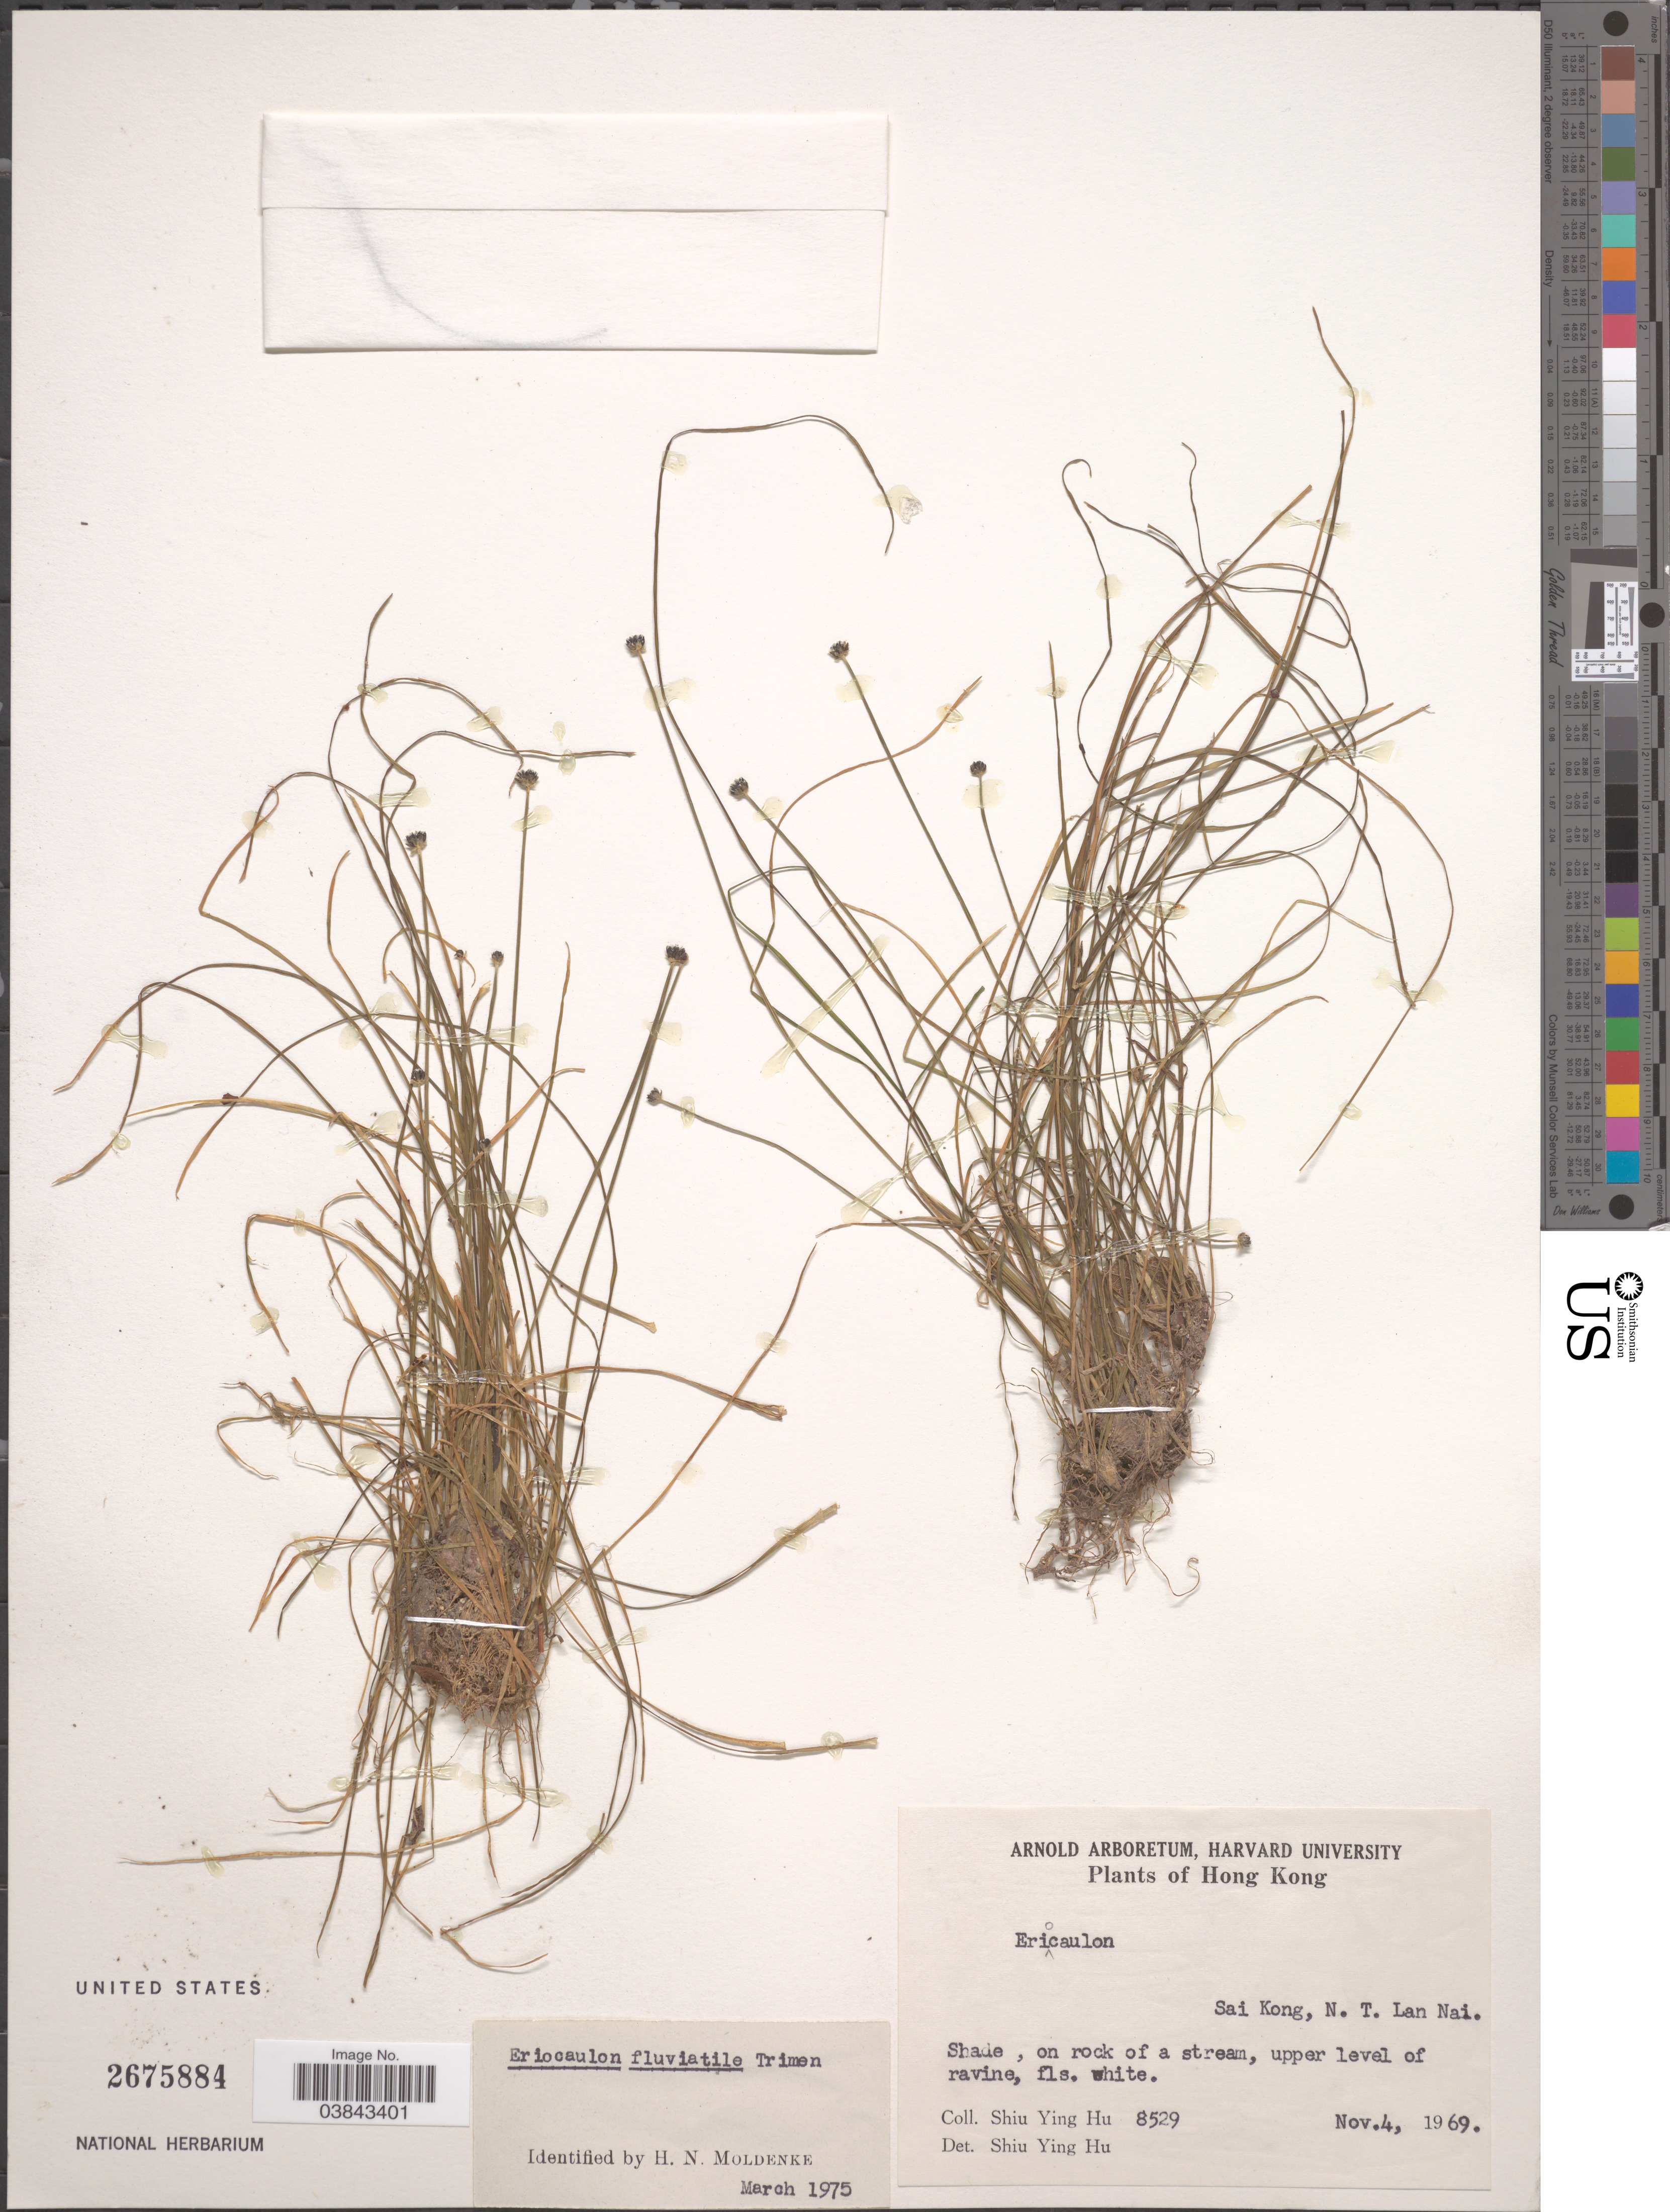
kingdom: Plantae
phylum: Tracheophyta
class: Liliopsida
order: Poales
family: Eriocaulaceae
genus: Eriocaulon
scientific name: Eriocaulon fluviatile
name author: Trimen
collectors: S. Y. Hu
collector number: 8529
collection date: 1969-11-04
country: China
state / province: Hong Kong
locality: Sai Kong, N.T. Lan Nai.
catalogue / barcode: US 2675884